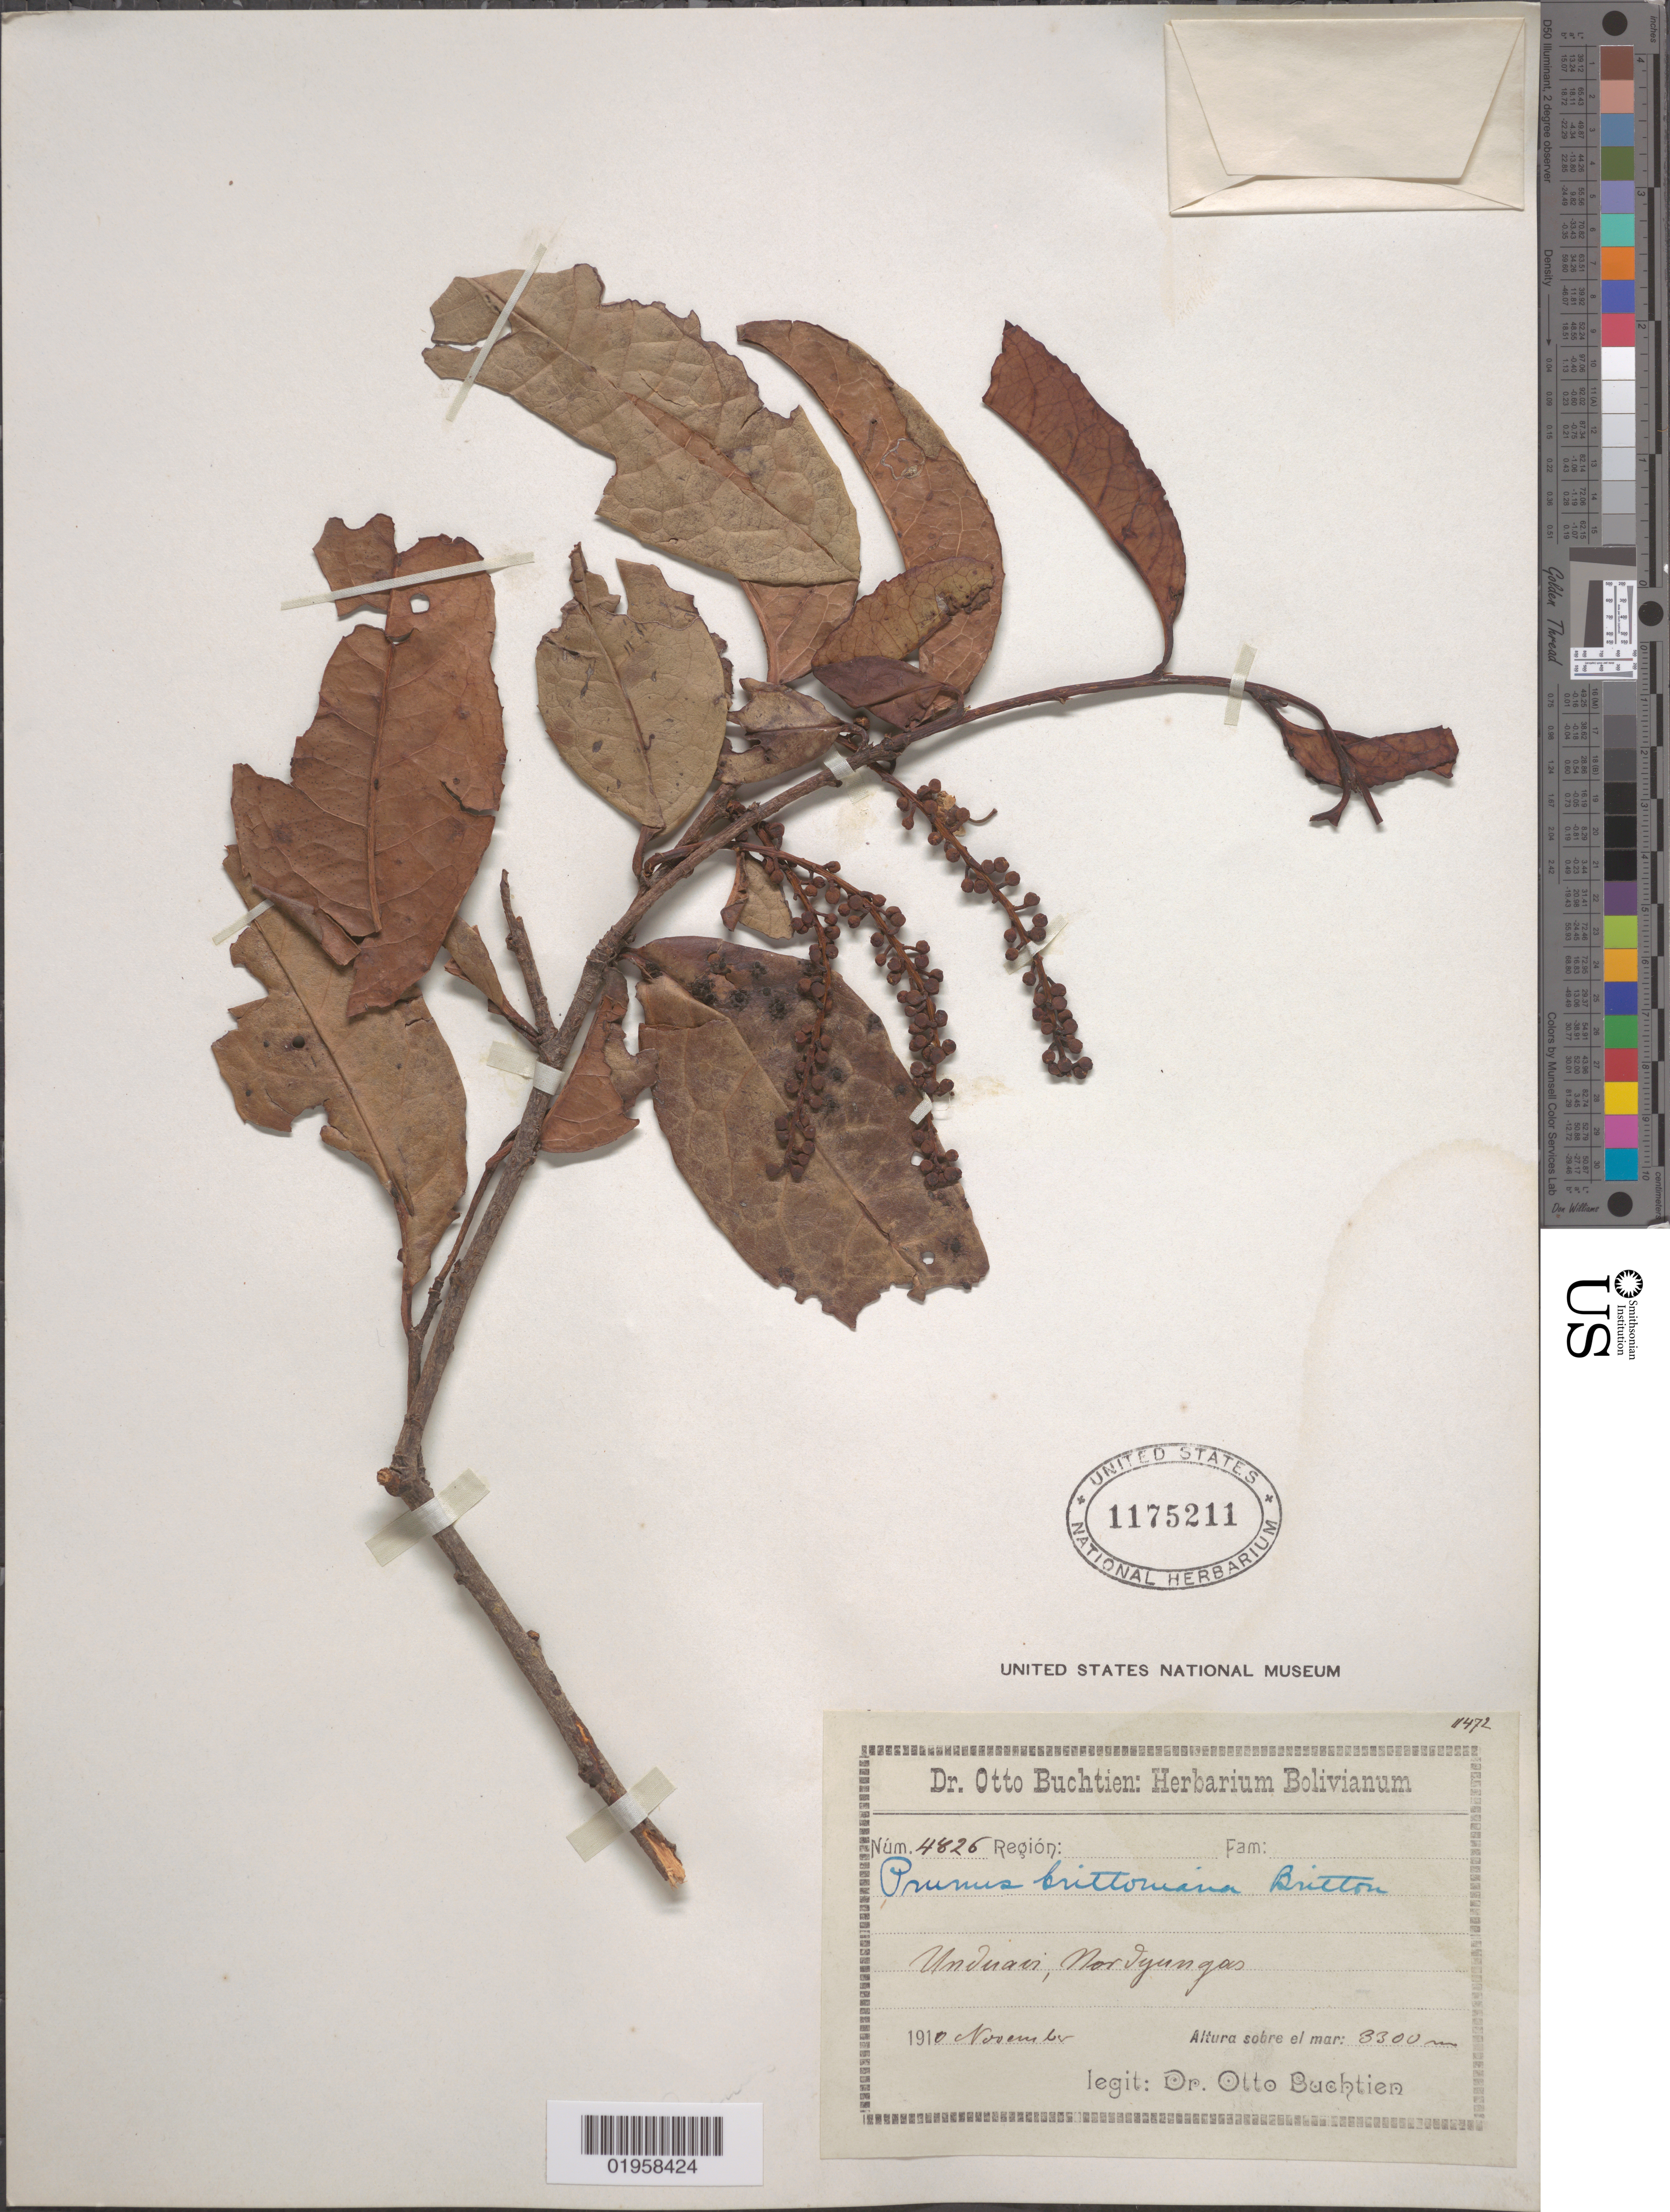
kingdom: Plantae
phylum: Tracheophyta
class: Magnoliopsida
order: Rosales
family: Rosaceae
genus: Prunus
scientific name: Prunus brittoniana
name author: Rusby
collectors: O. Buchtien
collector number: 4826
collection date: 1910-11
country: Bolivia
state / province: La Paz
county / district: Nor Yungas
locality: Unduan [?]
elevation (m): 3300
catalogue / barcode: US 1175211